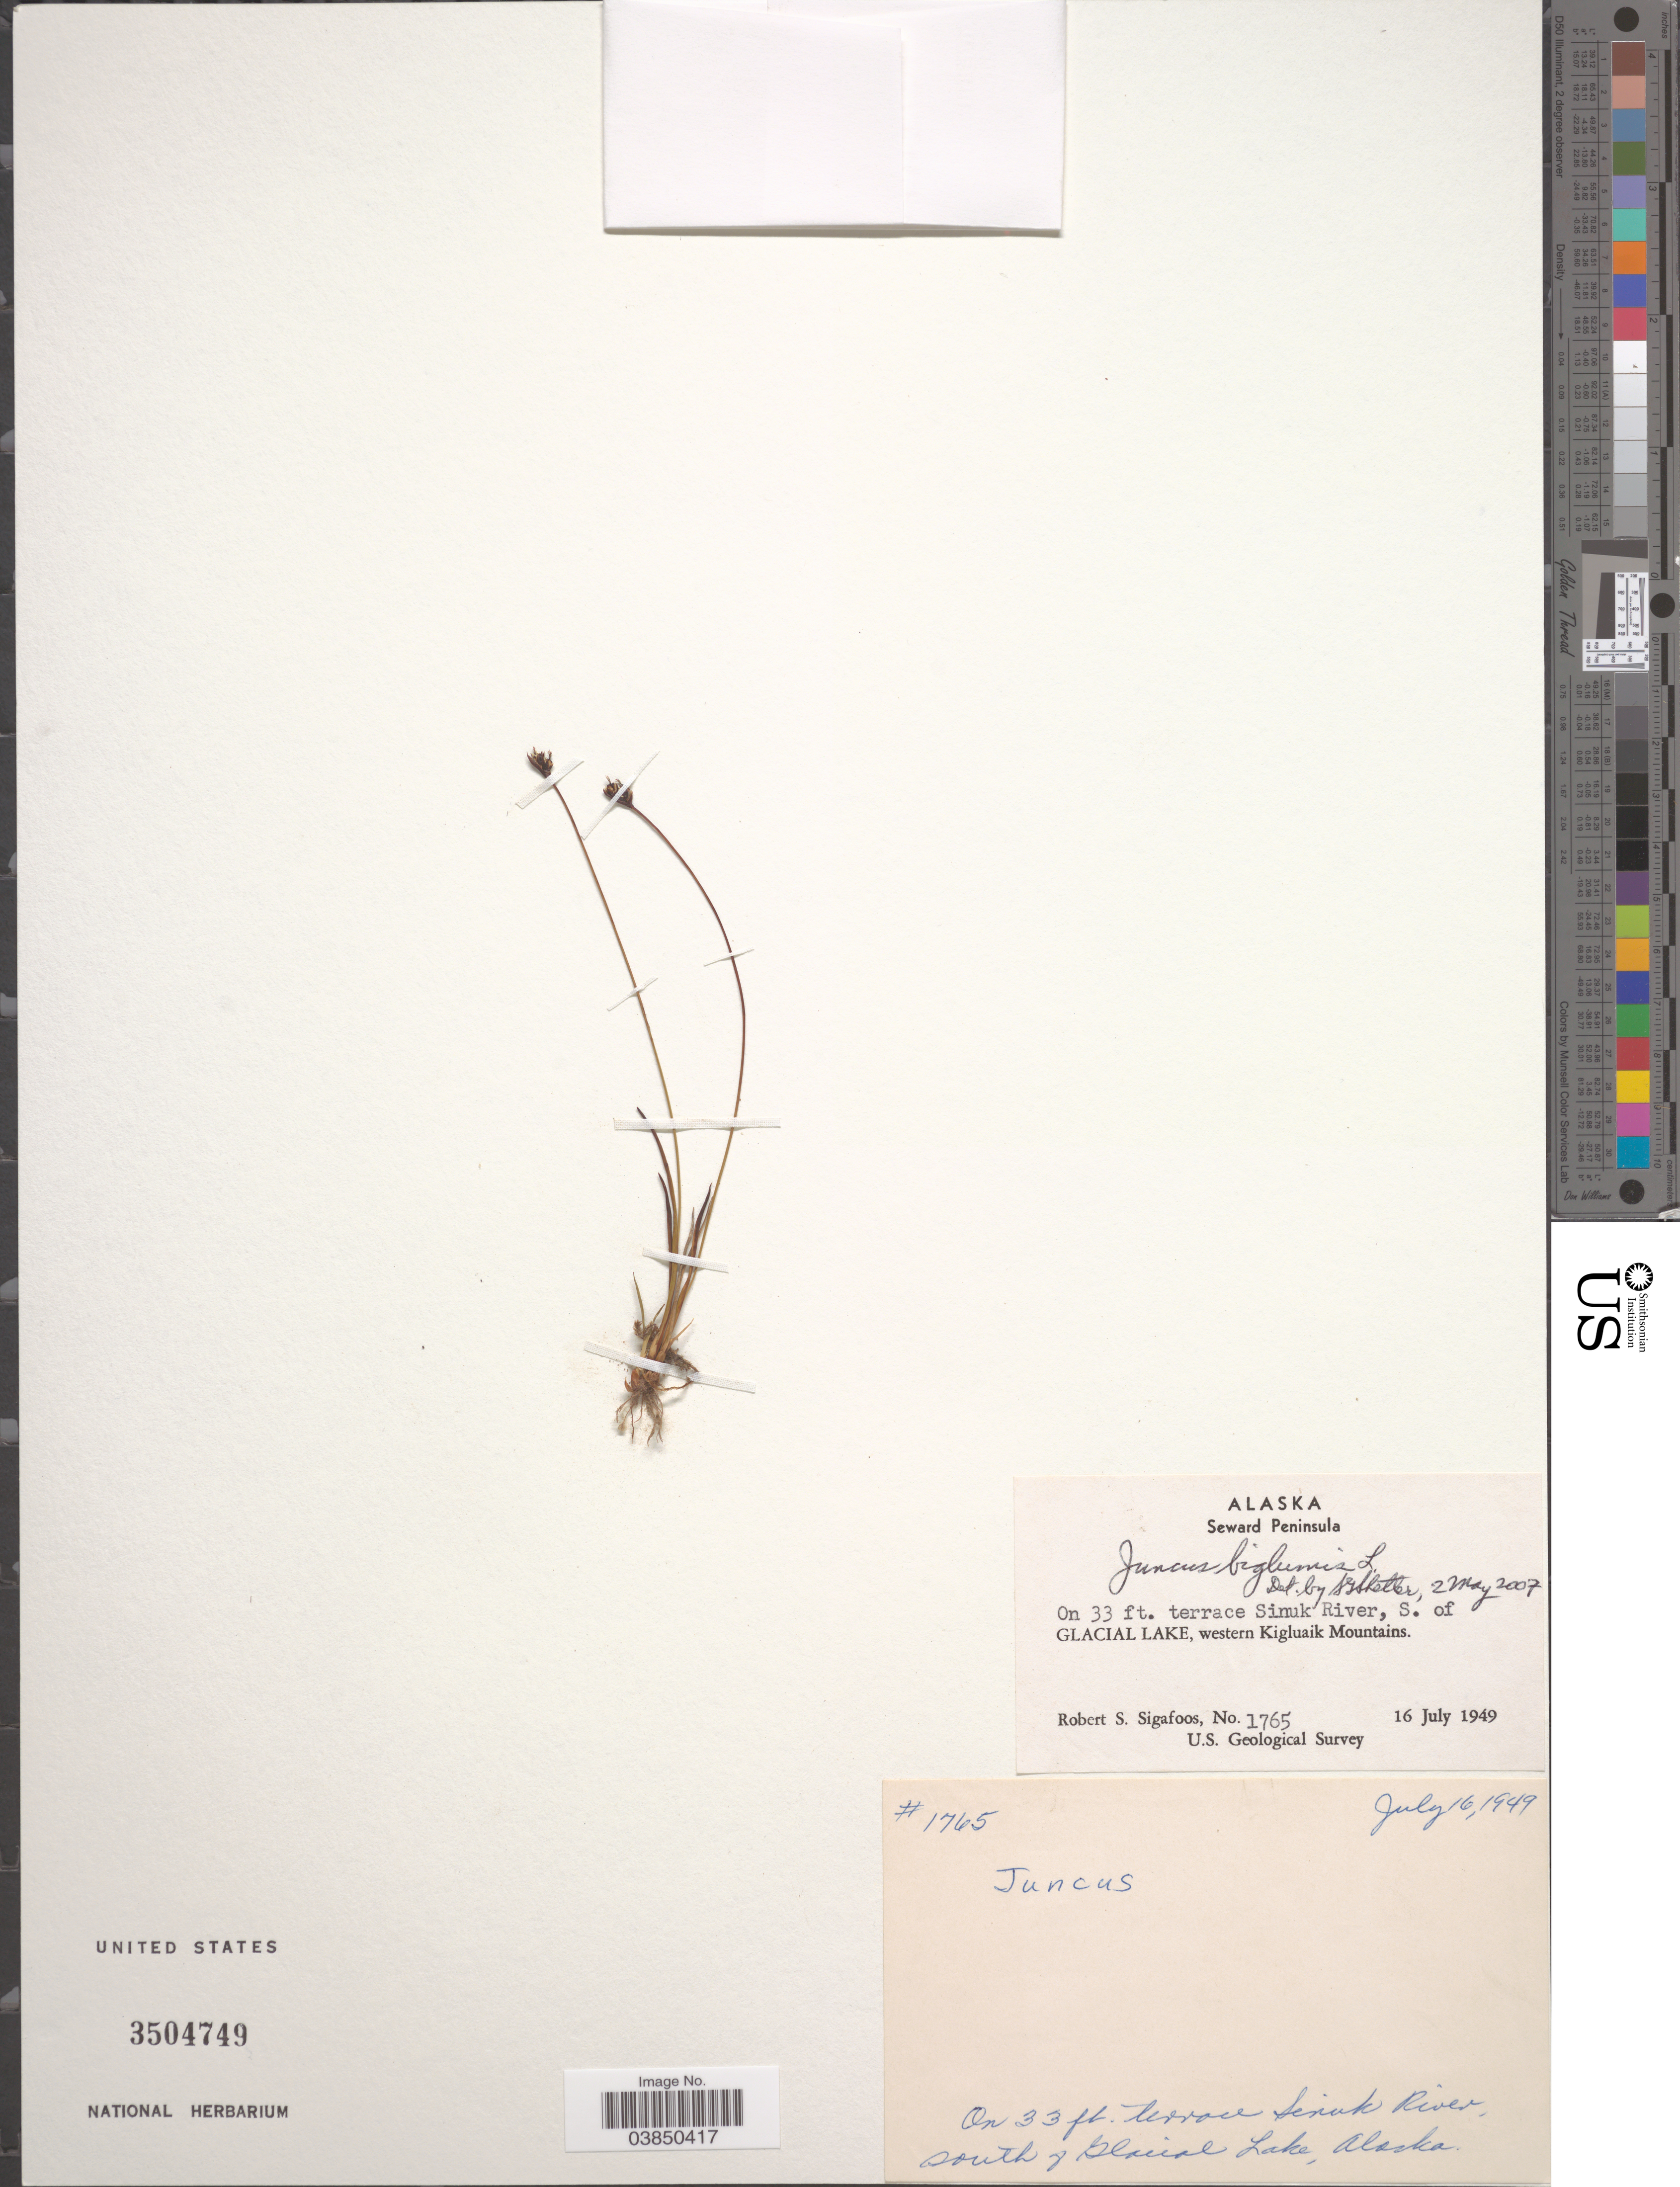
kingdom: Plantae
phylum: Tracheophyta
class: Liliopsida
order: Poales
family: Juncaceae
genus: Juncus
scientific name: Juncus biglumis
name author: L.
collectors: R. Sigafoos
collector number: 1765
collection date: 1949-07-16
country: United States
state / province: Alaska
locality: Seward Peninsula. On 33 ft. terrace Sinuk River, S. of Glacial Lake, western Kigluaik Mountains.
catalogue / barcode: US 3504749